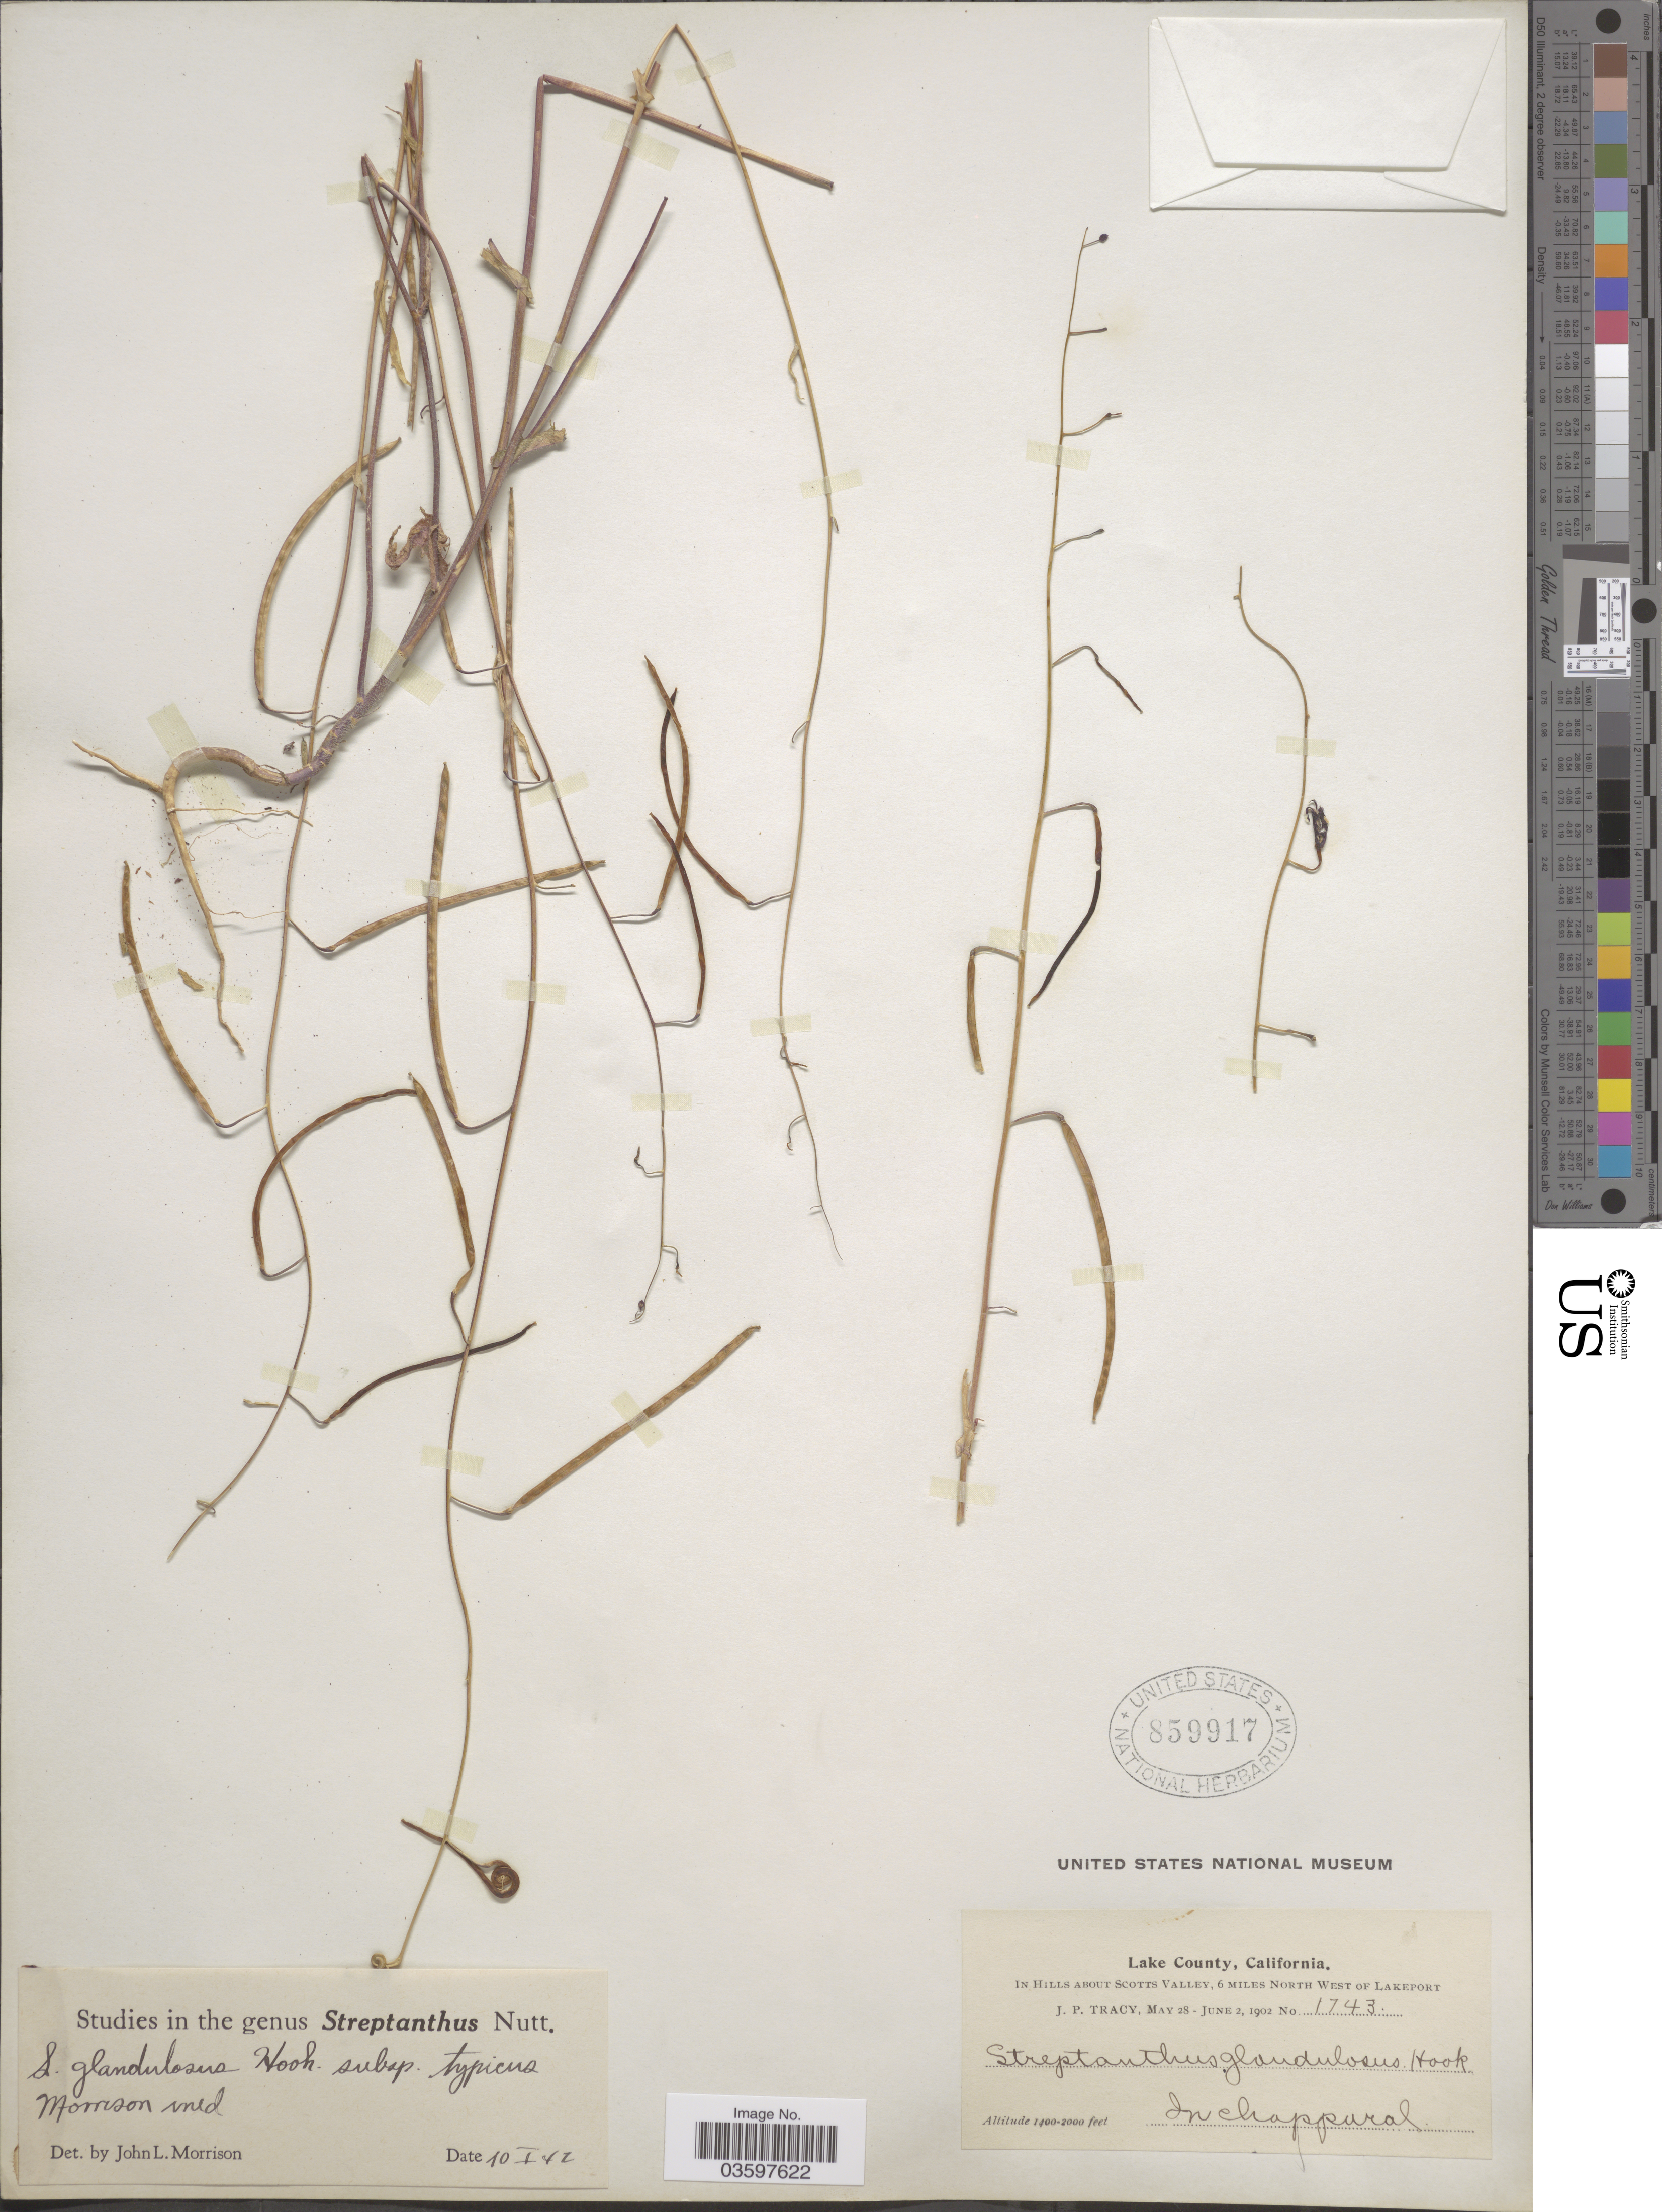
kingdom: Plantae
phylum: Tracheophyta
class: Magnoliopsida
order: Brassicales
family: Brassicaceae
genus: Streptanthus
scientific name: Streptanthus glandulosus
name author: Hook.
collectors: J. Tracy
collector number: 1743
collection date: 1902-05-28/1902-06-02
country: United States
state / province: California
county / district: Lake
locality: Lake County. In Hills about Scotts Valley, 6 miles North West of Lakeport. In chapparal.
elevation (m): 427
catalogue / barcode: US 859917